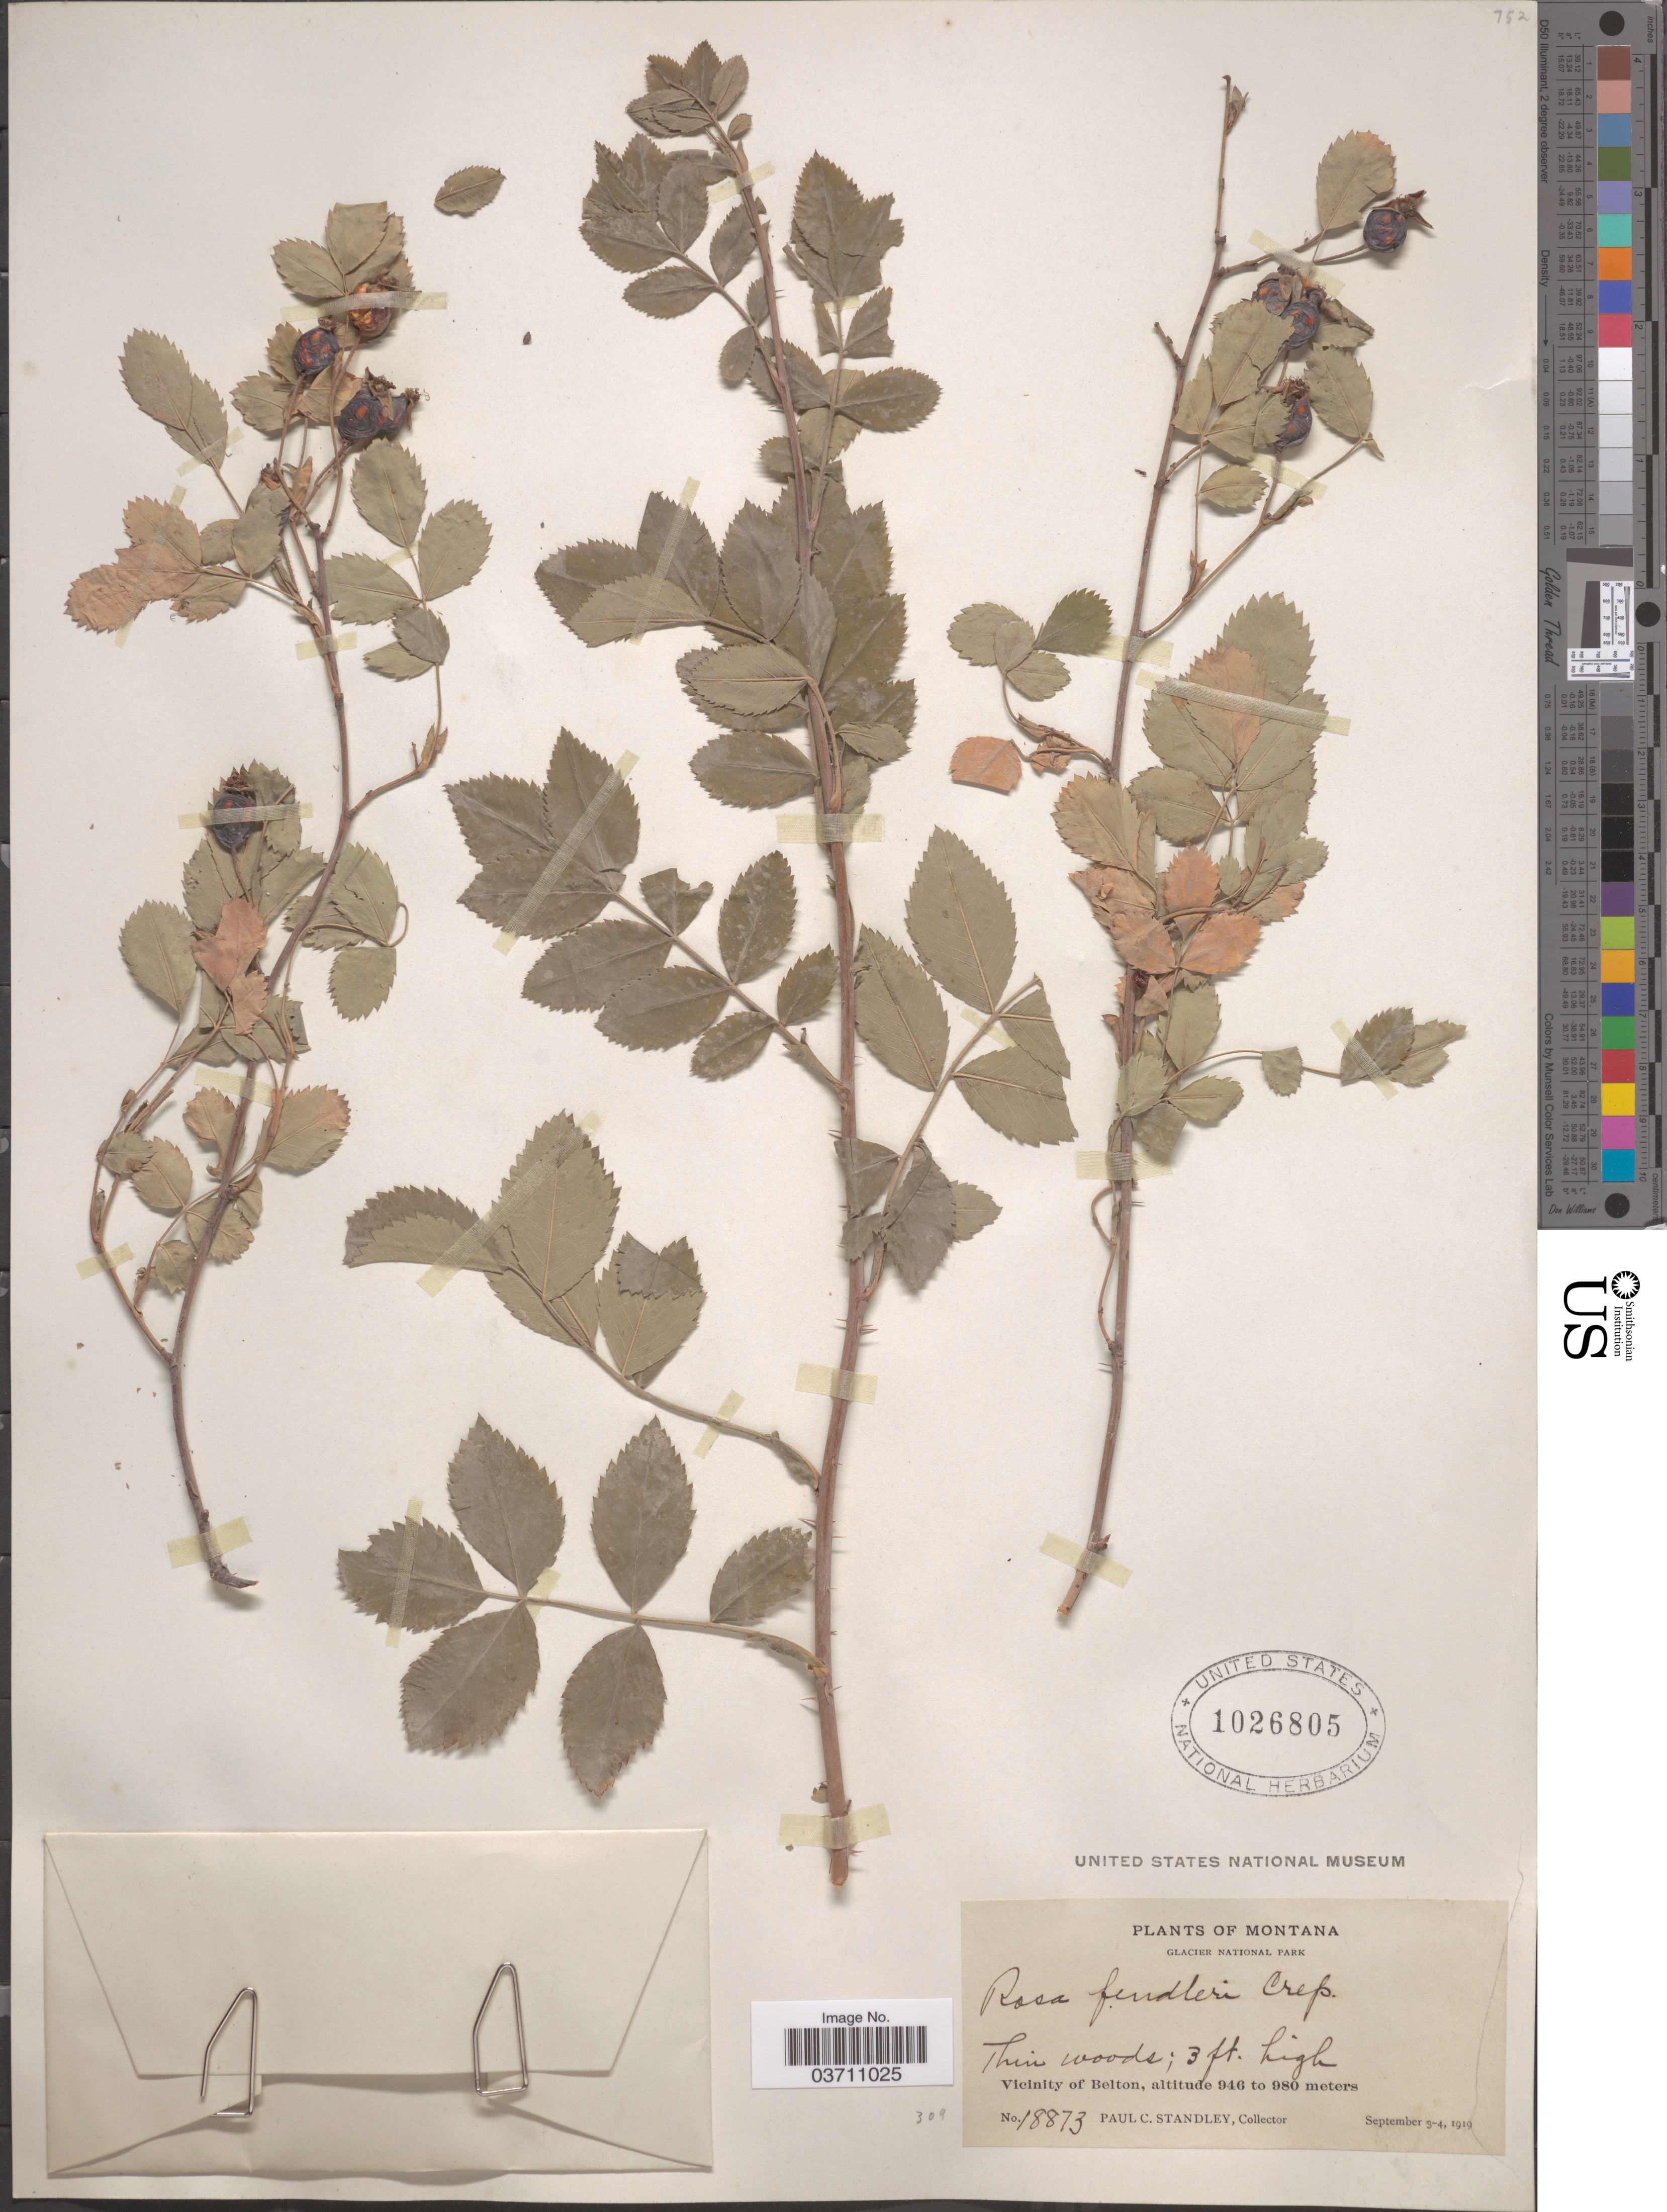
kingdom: Plantae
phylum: Tracheophyta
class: Magnoliopsida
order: Rosales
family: Rosaceae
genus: Rosa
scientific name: Rosa fendleri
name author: Crép.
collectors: P. C. Standley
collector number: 18873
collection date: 1919-09-03/1919-09-04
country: United States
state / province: Montana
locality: Glacier National Park. Vicinity of Belton.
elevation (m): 946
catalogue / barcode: US 1026805